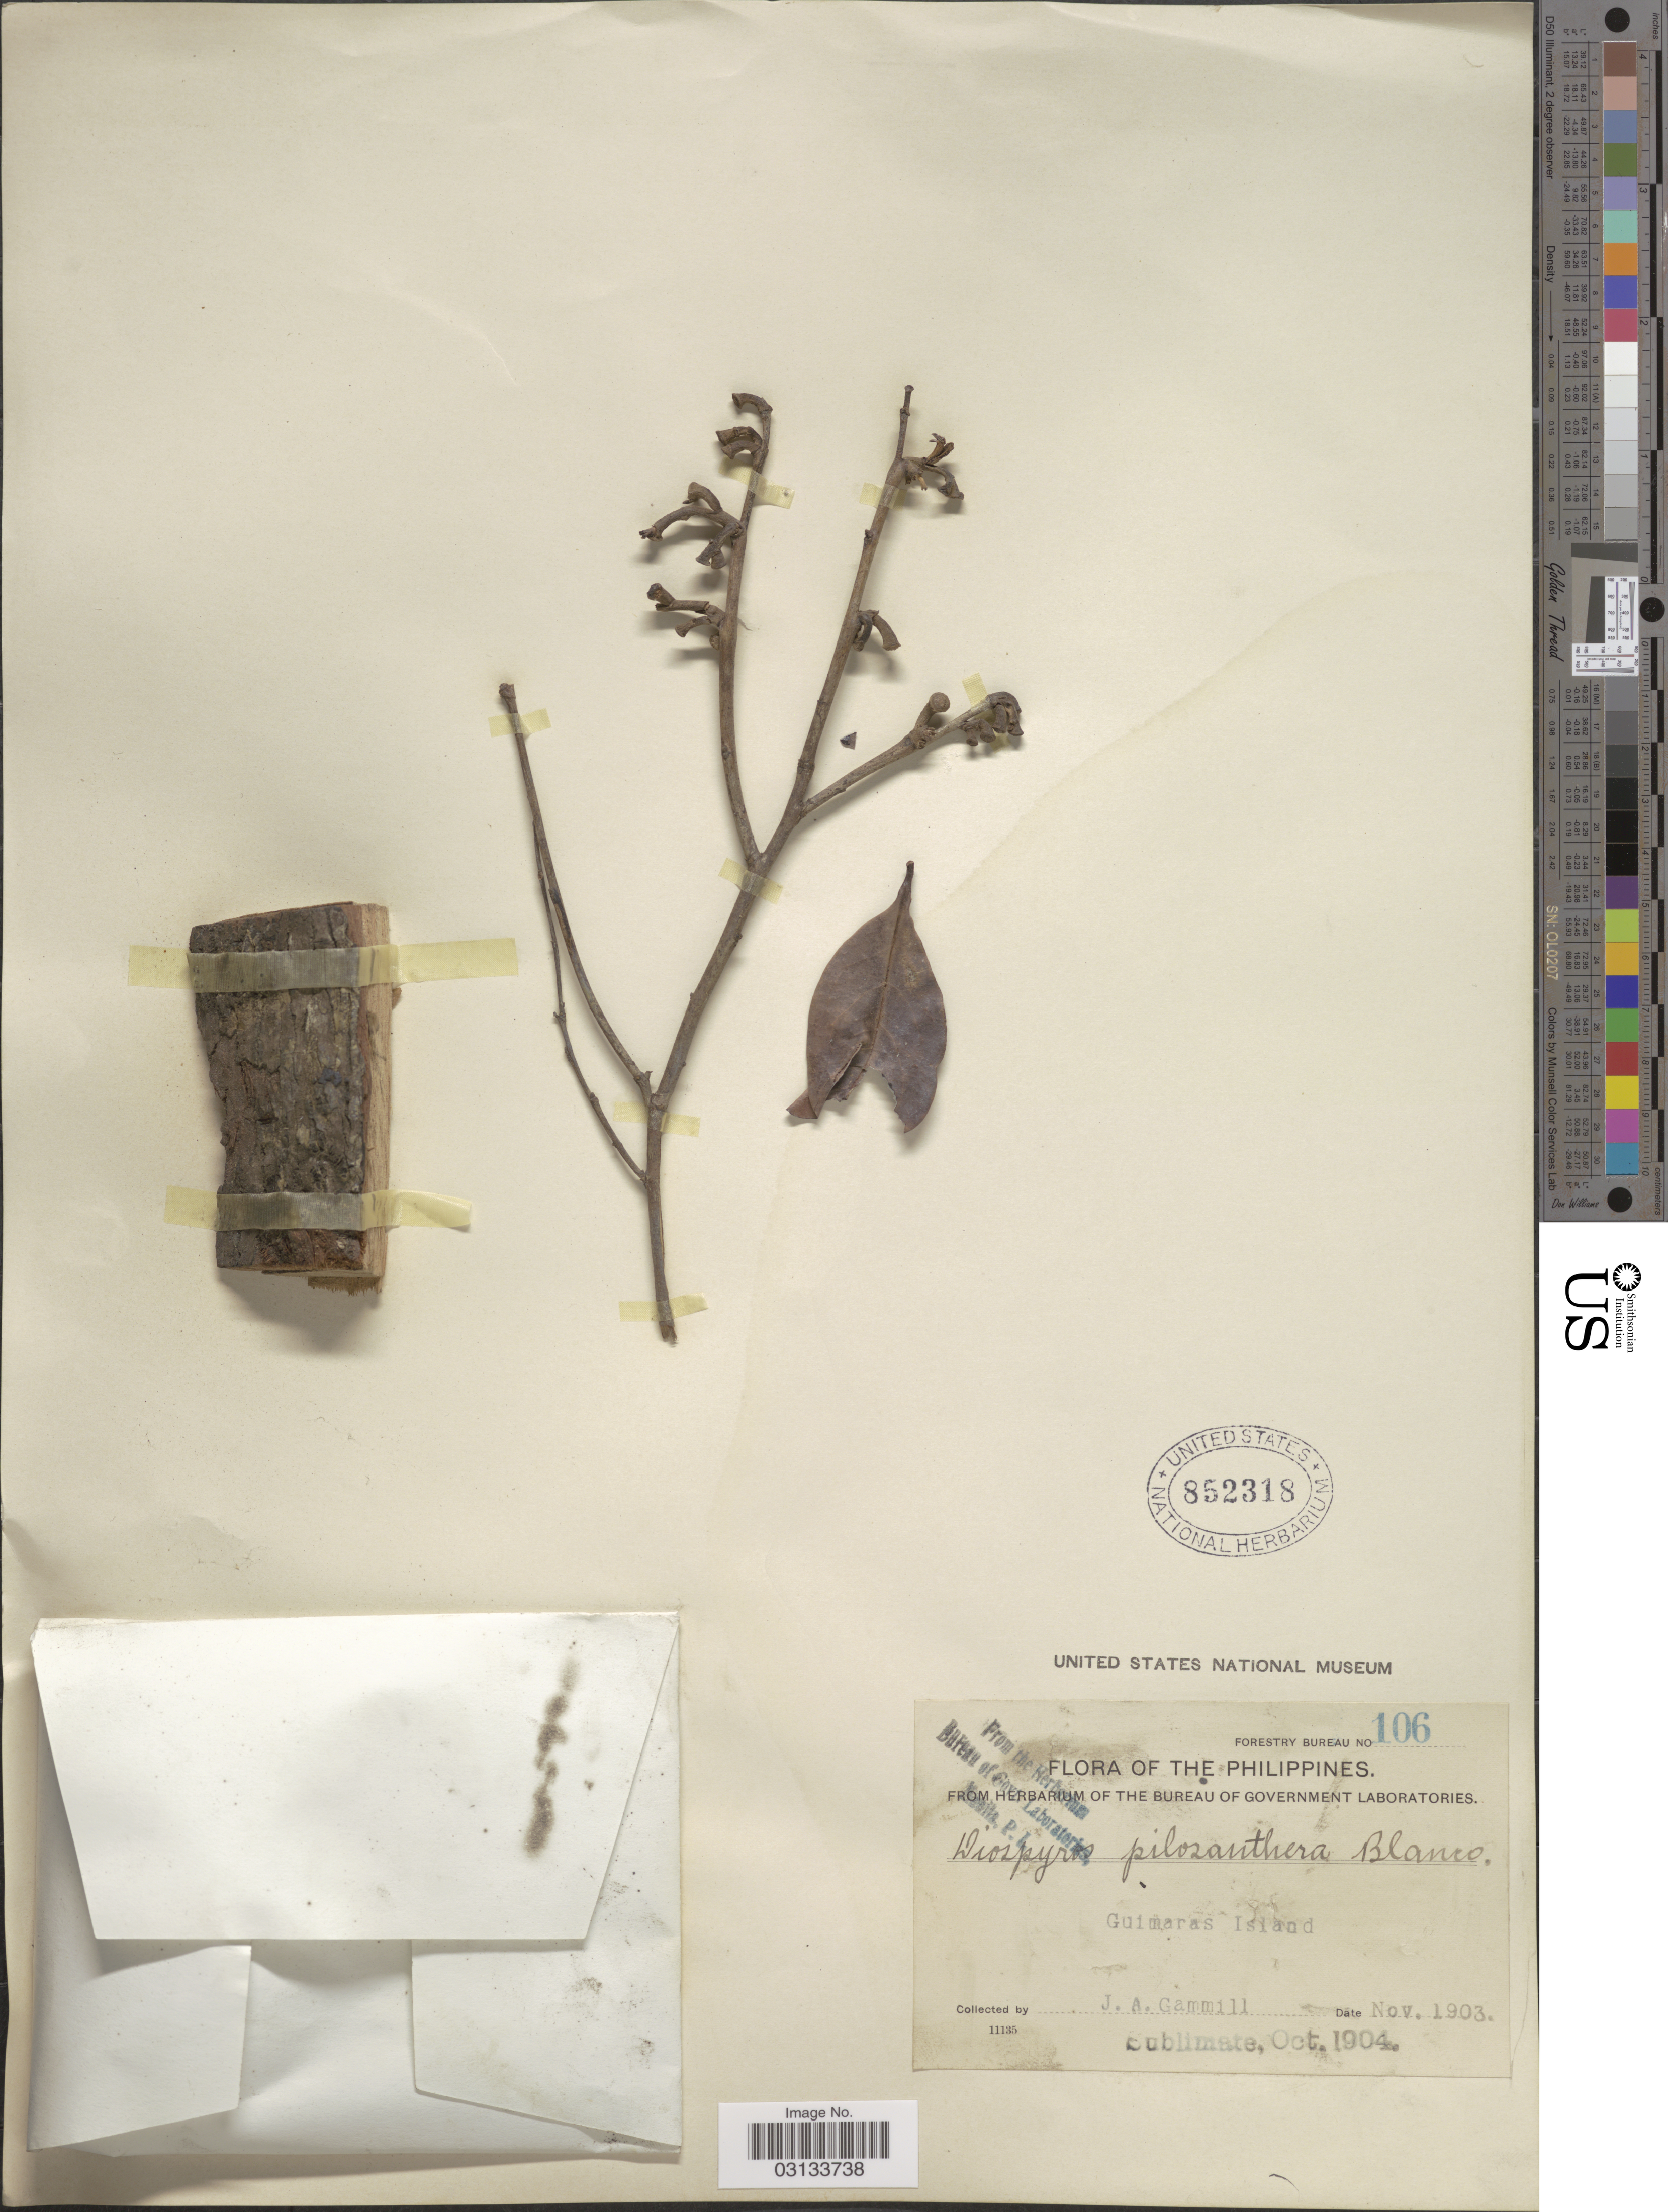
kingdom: Plantae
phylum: Tracheophyta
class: Magnoliopsida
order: Ericales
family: Ebenaceae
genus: Diospyros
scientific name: Diospyros pilosanthera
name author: Blanco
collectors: J. Gammill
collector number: Forestry Bureau 106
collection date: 1903-11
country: Philippines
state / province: Western Visayas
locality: Guimaras Island.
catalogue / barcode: US 852318